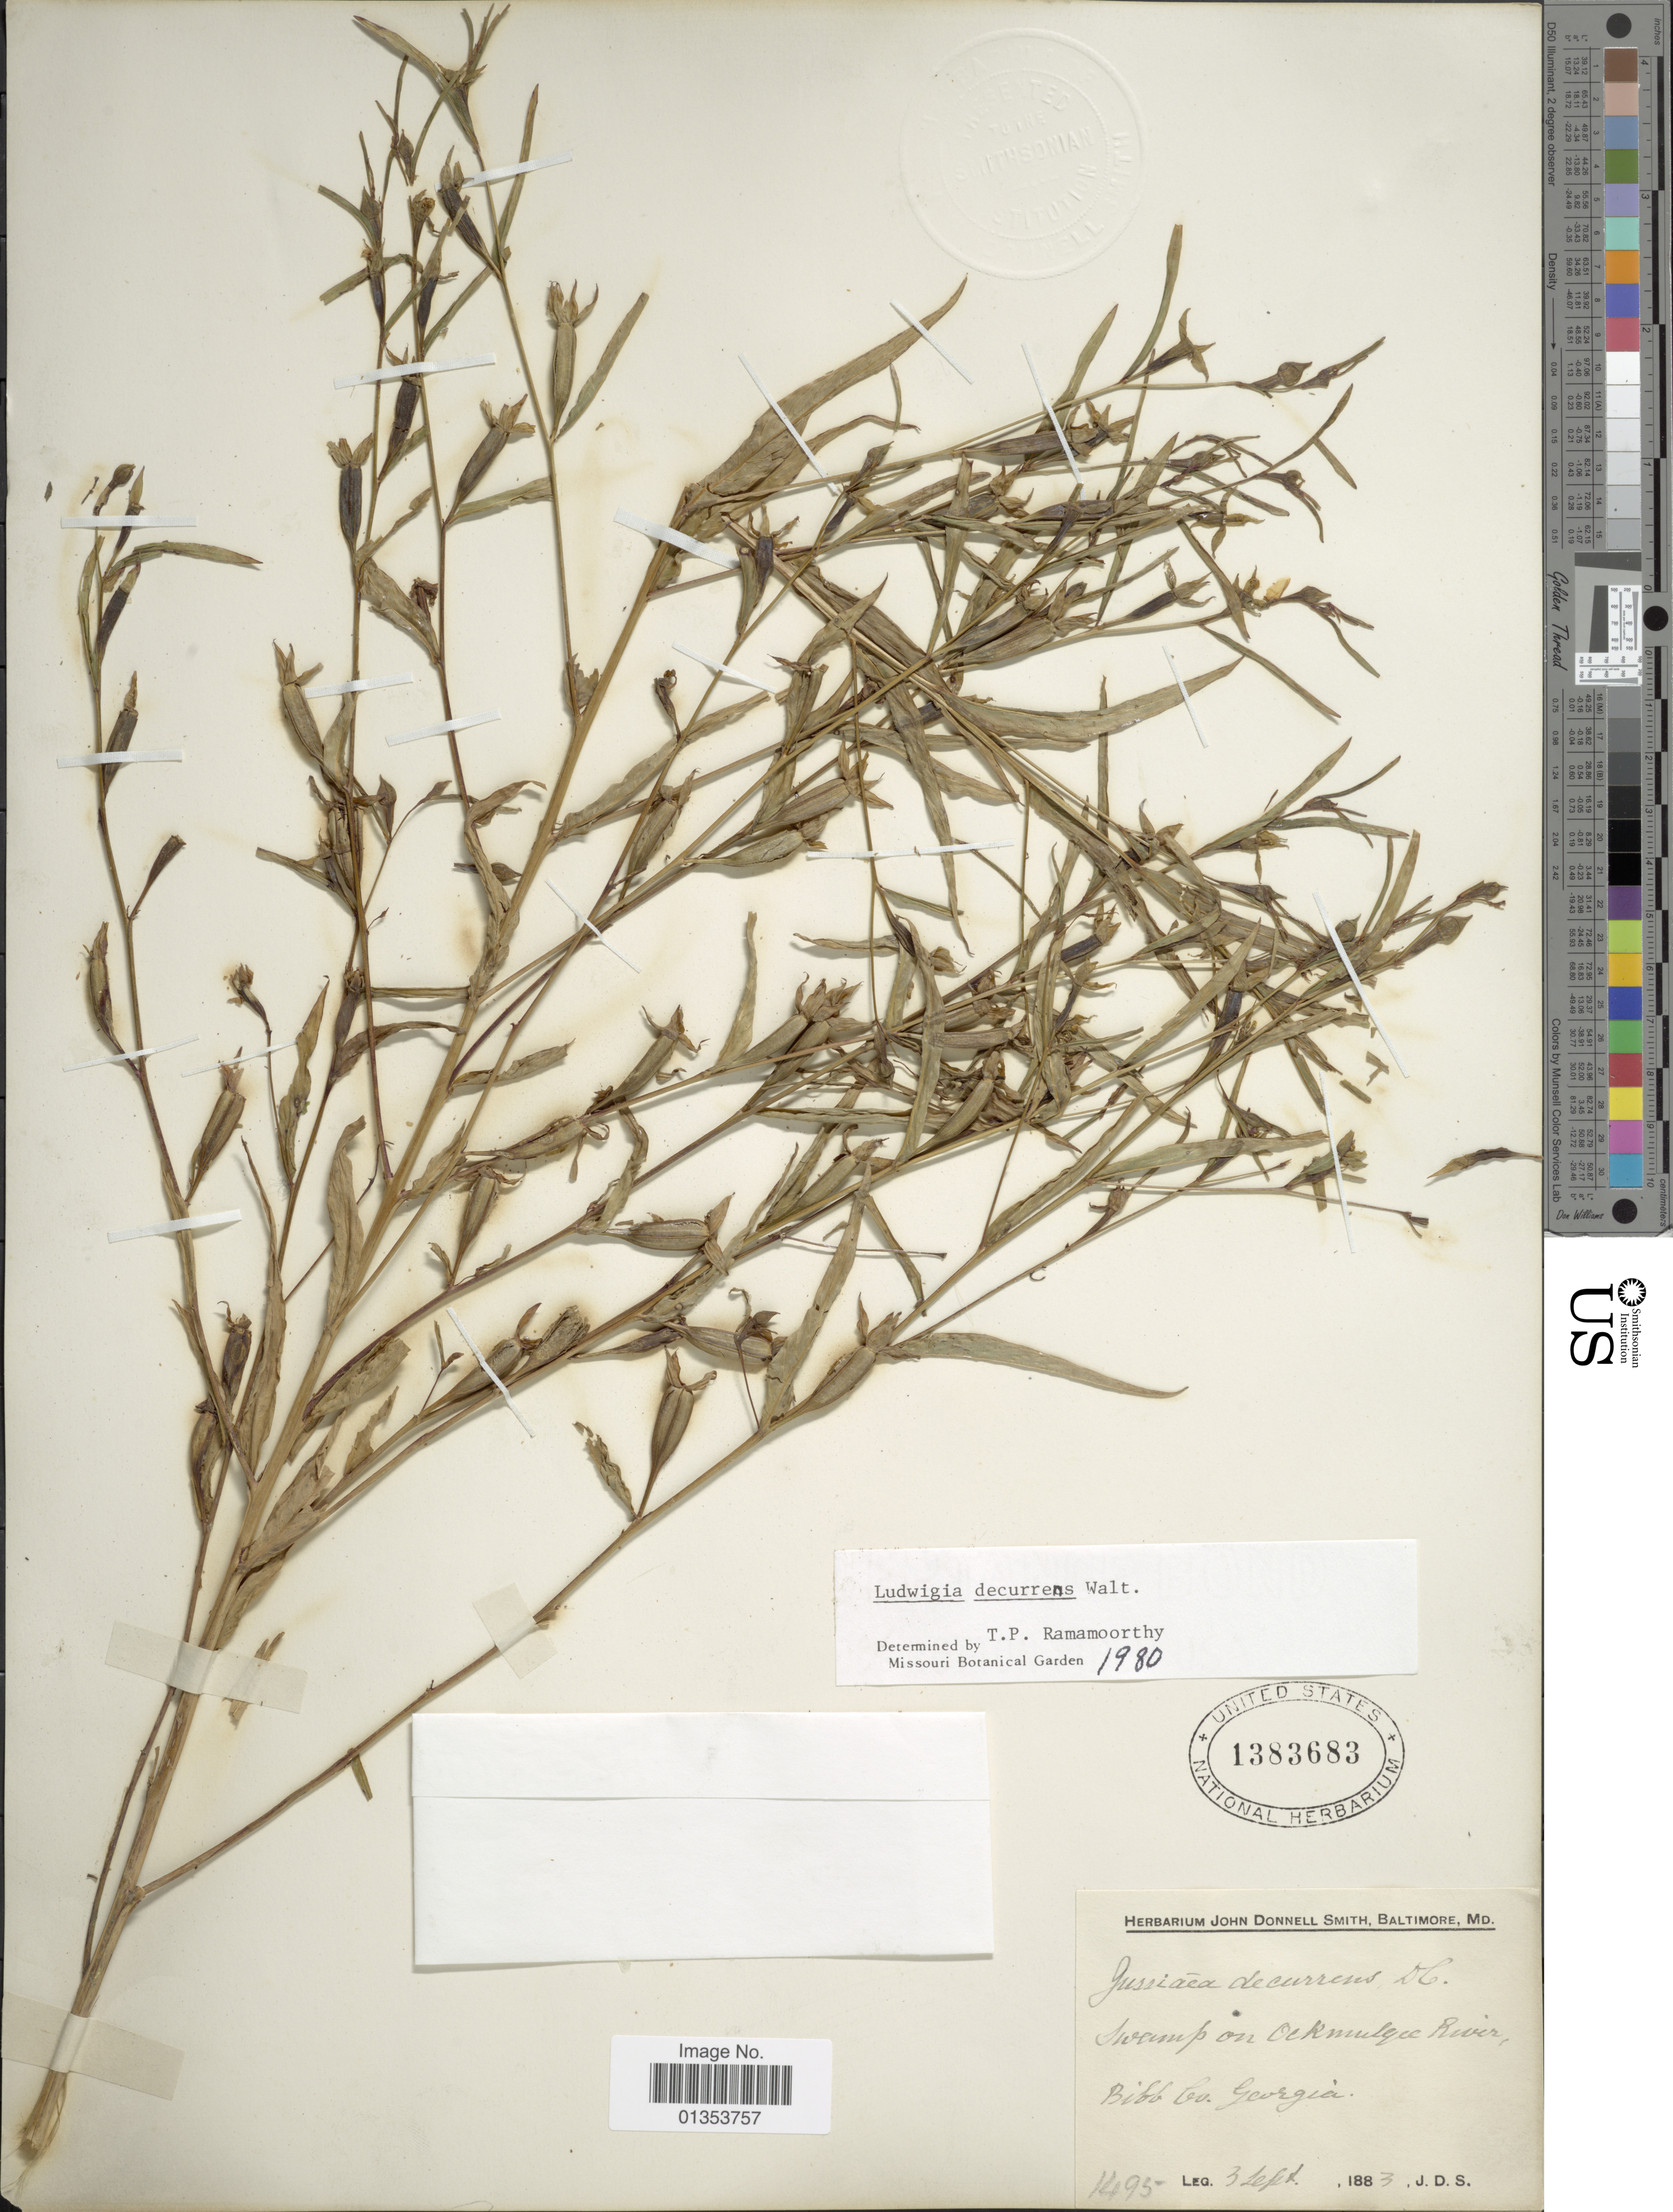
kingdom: Plantae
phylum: Tracheophyta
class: Magnoliopsida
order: Myrtales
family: Onagraceae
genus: Ludwigia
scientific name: Ludwigia decurrens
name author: Walter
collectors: J. Donnell Smith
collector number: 1495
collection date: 1883-09-03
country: United States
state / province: Georgia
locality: Swamp on Ockmulgee River, Bibb Co.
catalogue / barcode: US 1383683